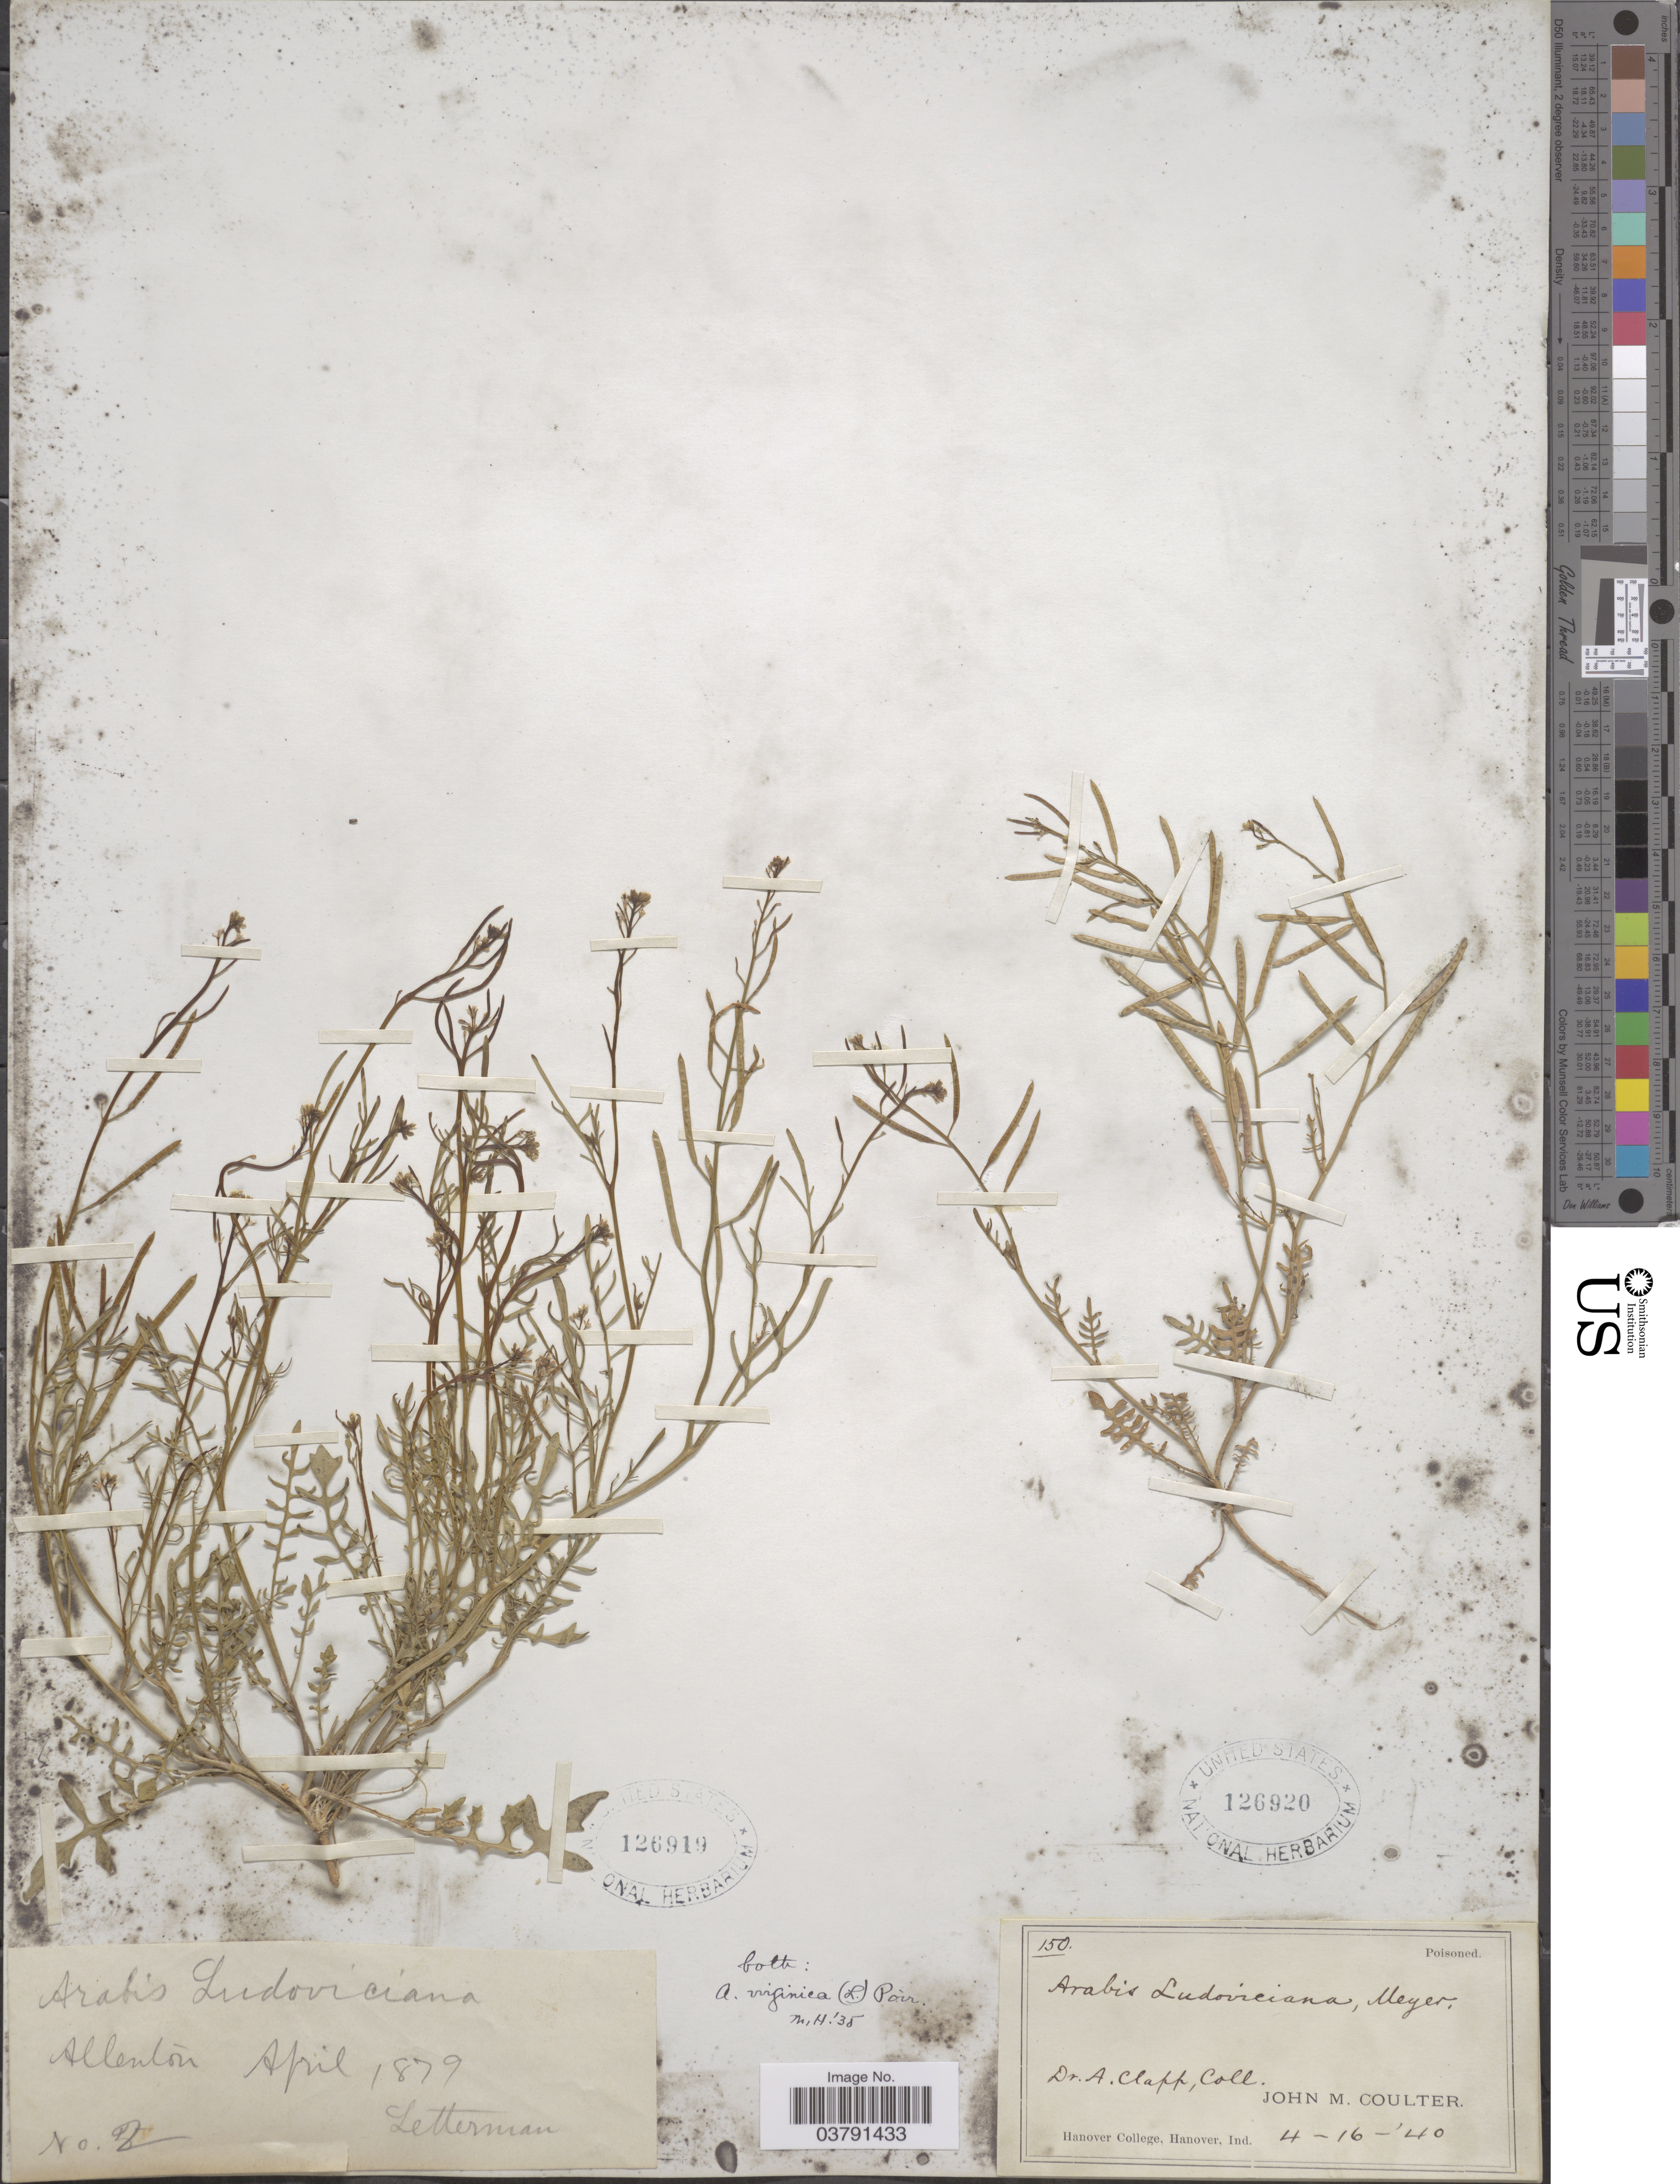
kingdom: Plantae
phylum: Tracheophyta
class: Magnoliopsida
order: Brassicales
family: Brassicaceae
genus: Planodes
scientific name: Planodes virginicum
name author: (L.) Greene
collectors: Letterman, --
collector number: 2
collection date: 1879-04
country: United States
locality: Allenton.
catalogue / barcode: US 126919